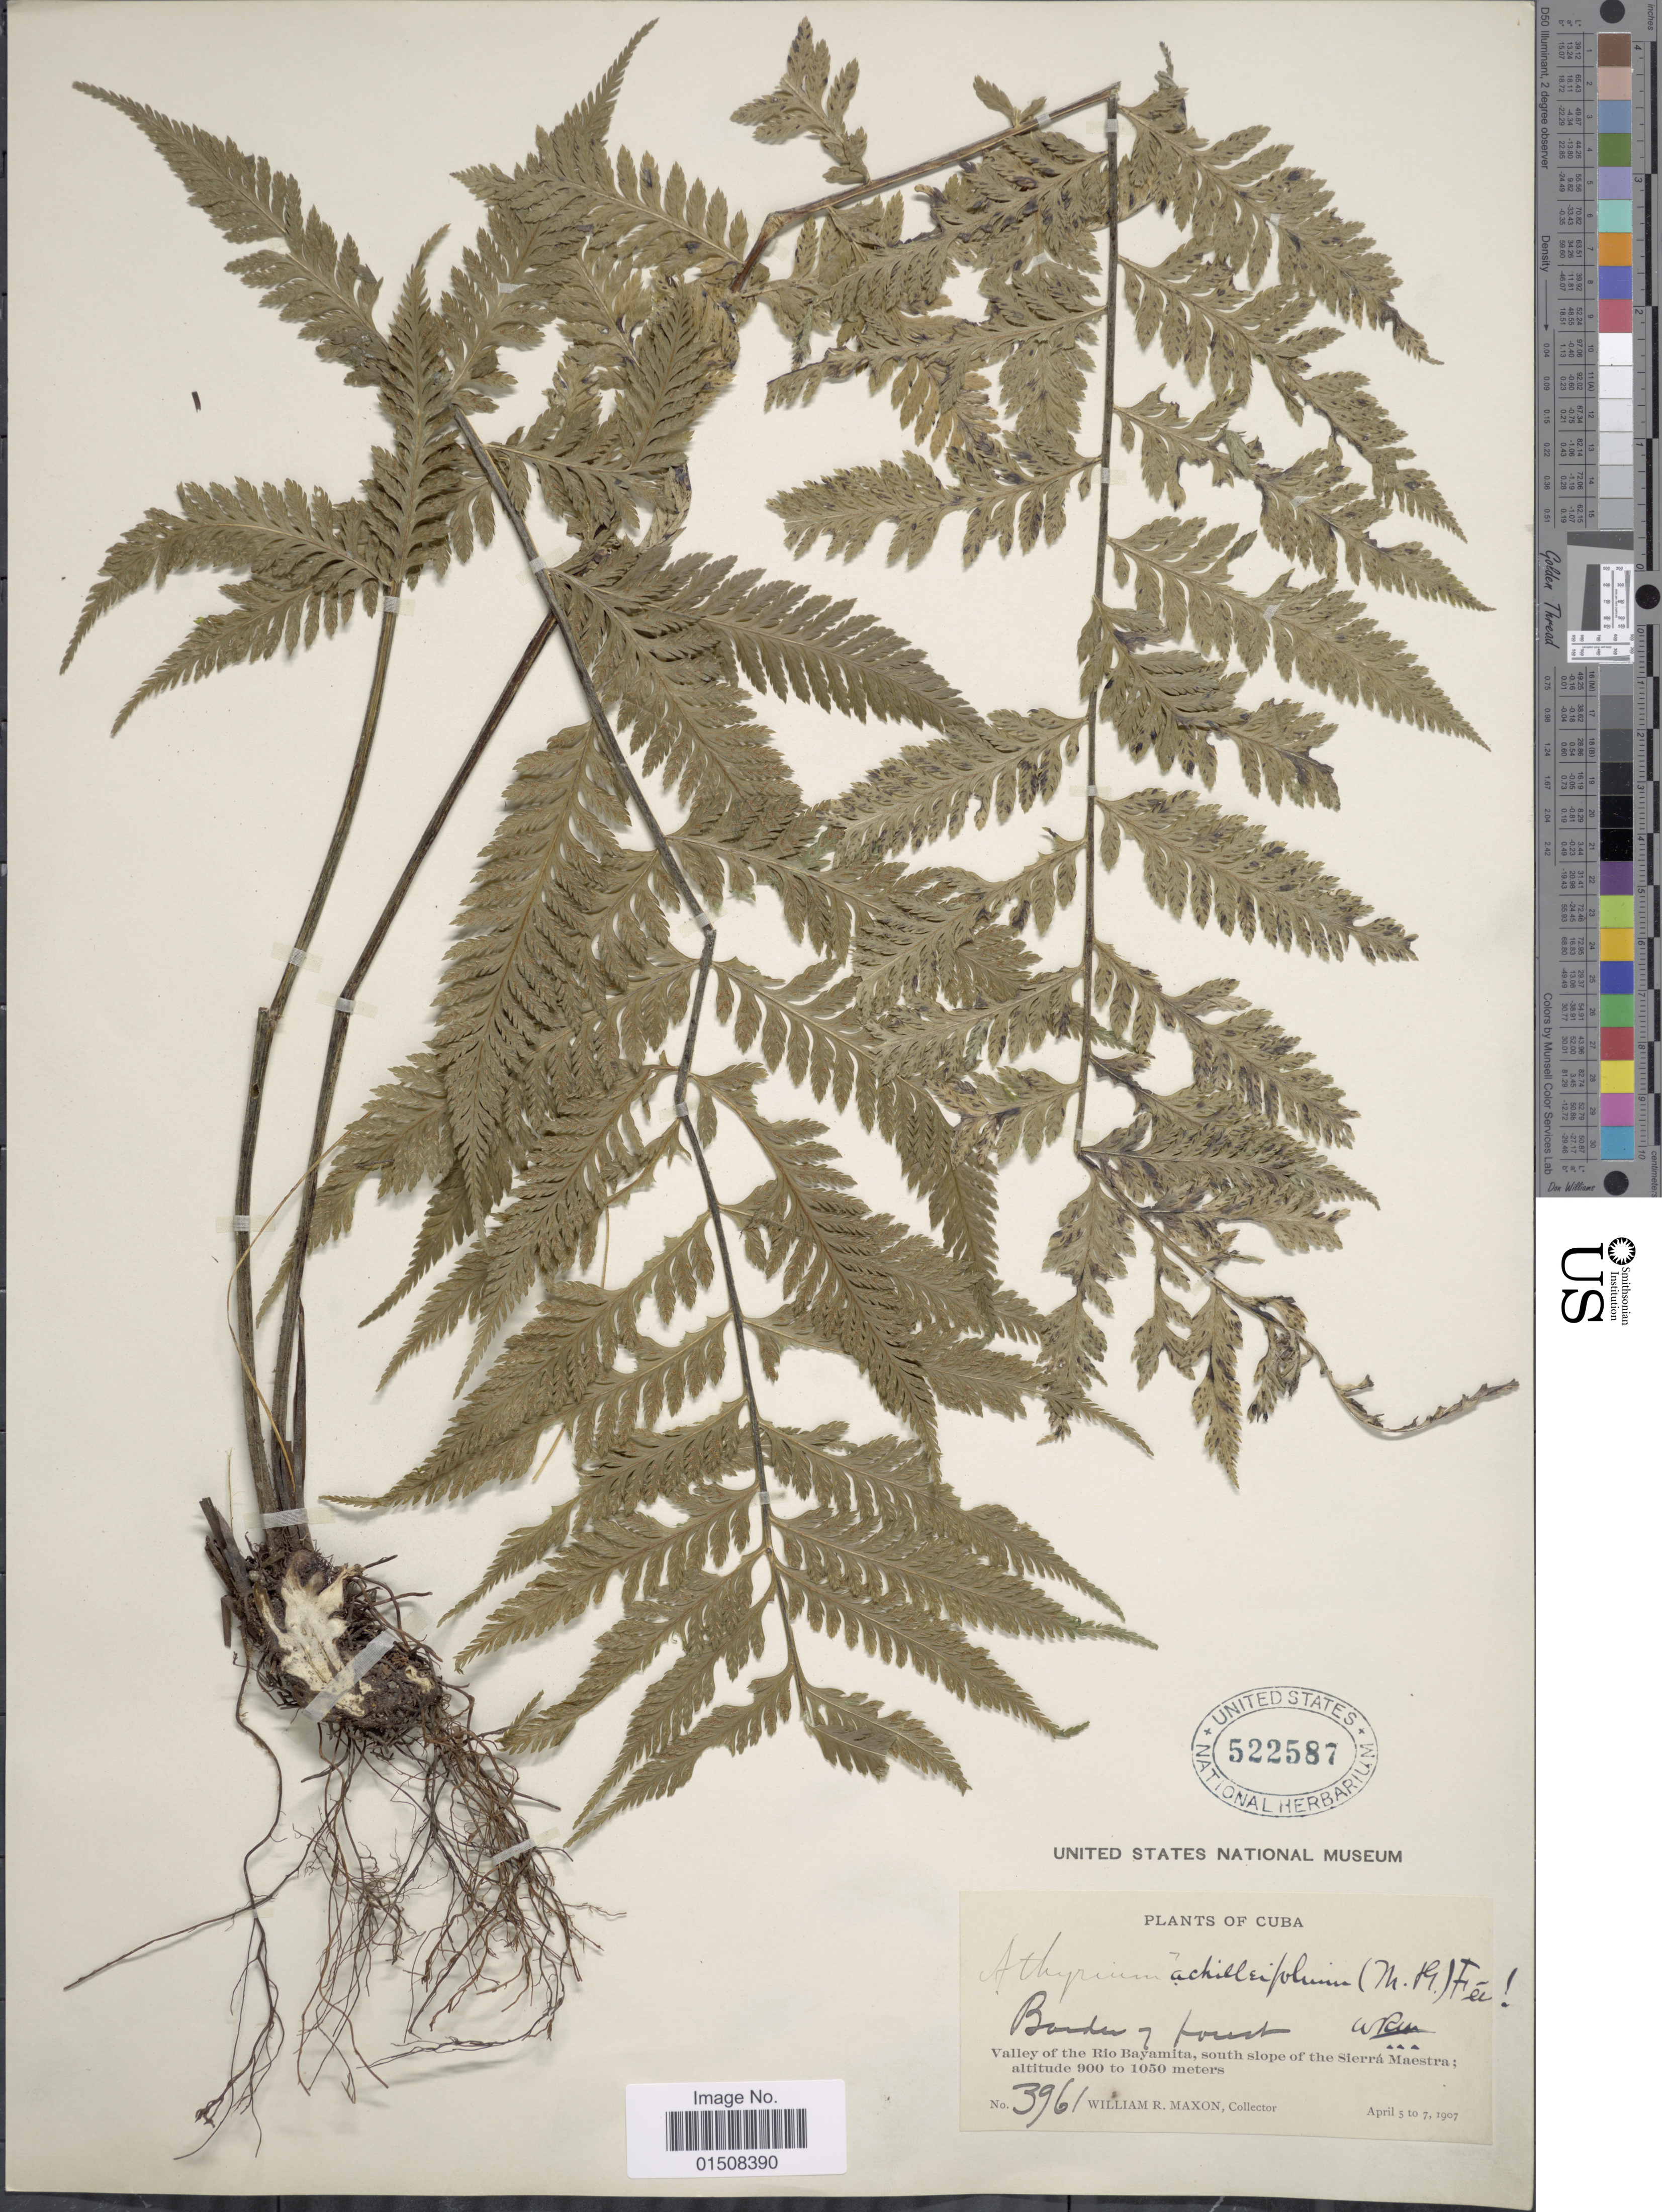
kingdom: Plantae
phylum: Tracheophyta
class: Polypodiopsida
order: Polypodiales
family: Aspleniaceae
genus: Asplenium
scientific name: Asplenium achilleifolium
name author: (M. Martens & Galeotti) Liebm.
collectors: W. R. Maxon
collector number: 3961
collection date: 1907-04-05/1907-04-07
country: Cuba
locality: Valley of the Rio Bayamita, south slope of the Sierra Maestra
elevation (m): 900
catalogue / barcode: US 522587